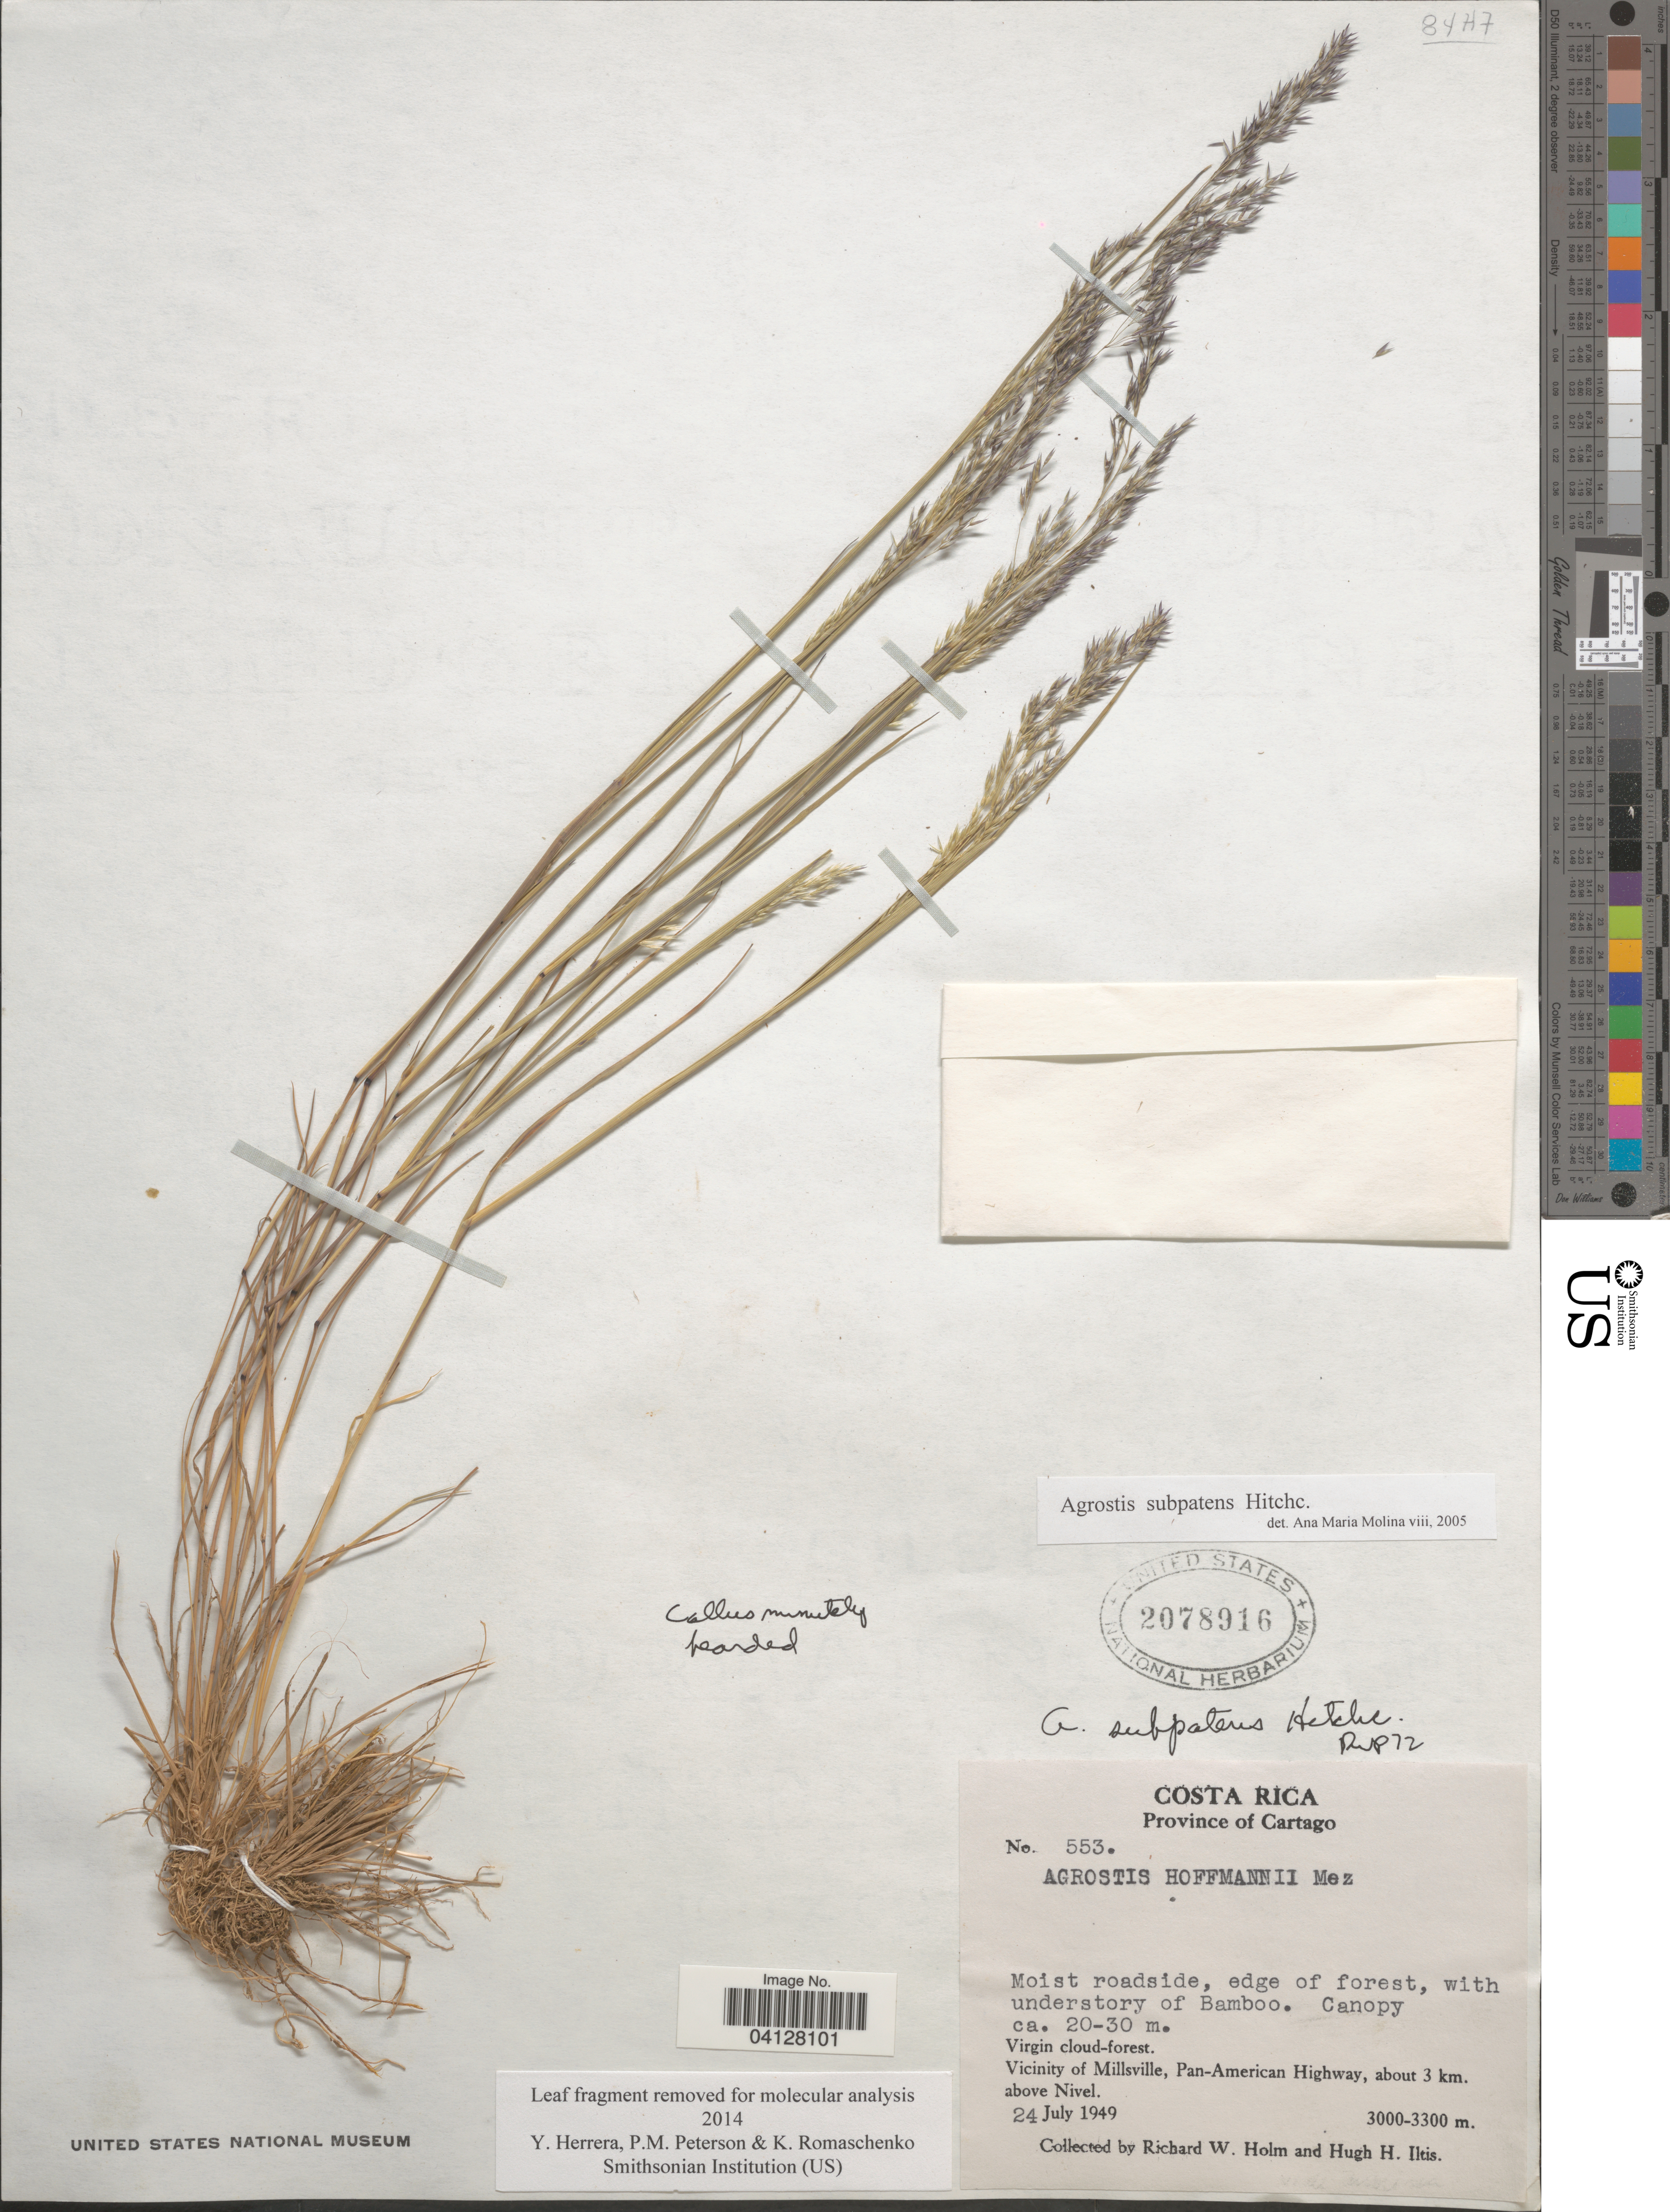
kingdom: Plantae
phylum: Tracheophyta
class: Liliopsida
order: Poales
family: Poaceae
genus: Agrostis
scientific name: Agrostis subpatens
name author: Hitchc.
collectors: R. W. Holm & H. Iltis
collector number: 553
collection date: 1949-07-24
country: Costa Rica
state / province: Cartago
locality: Vicinity of Millsville, Pan-American Highway, about 3 km. above Nivel.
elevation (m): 3000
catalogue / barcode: US 2078916